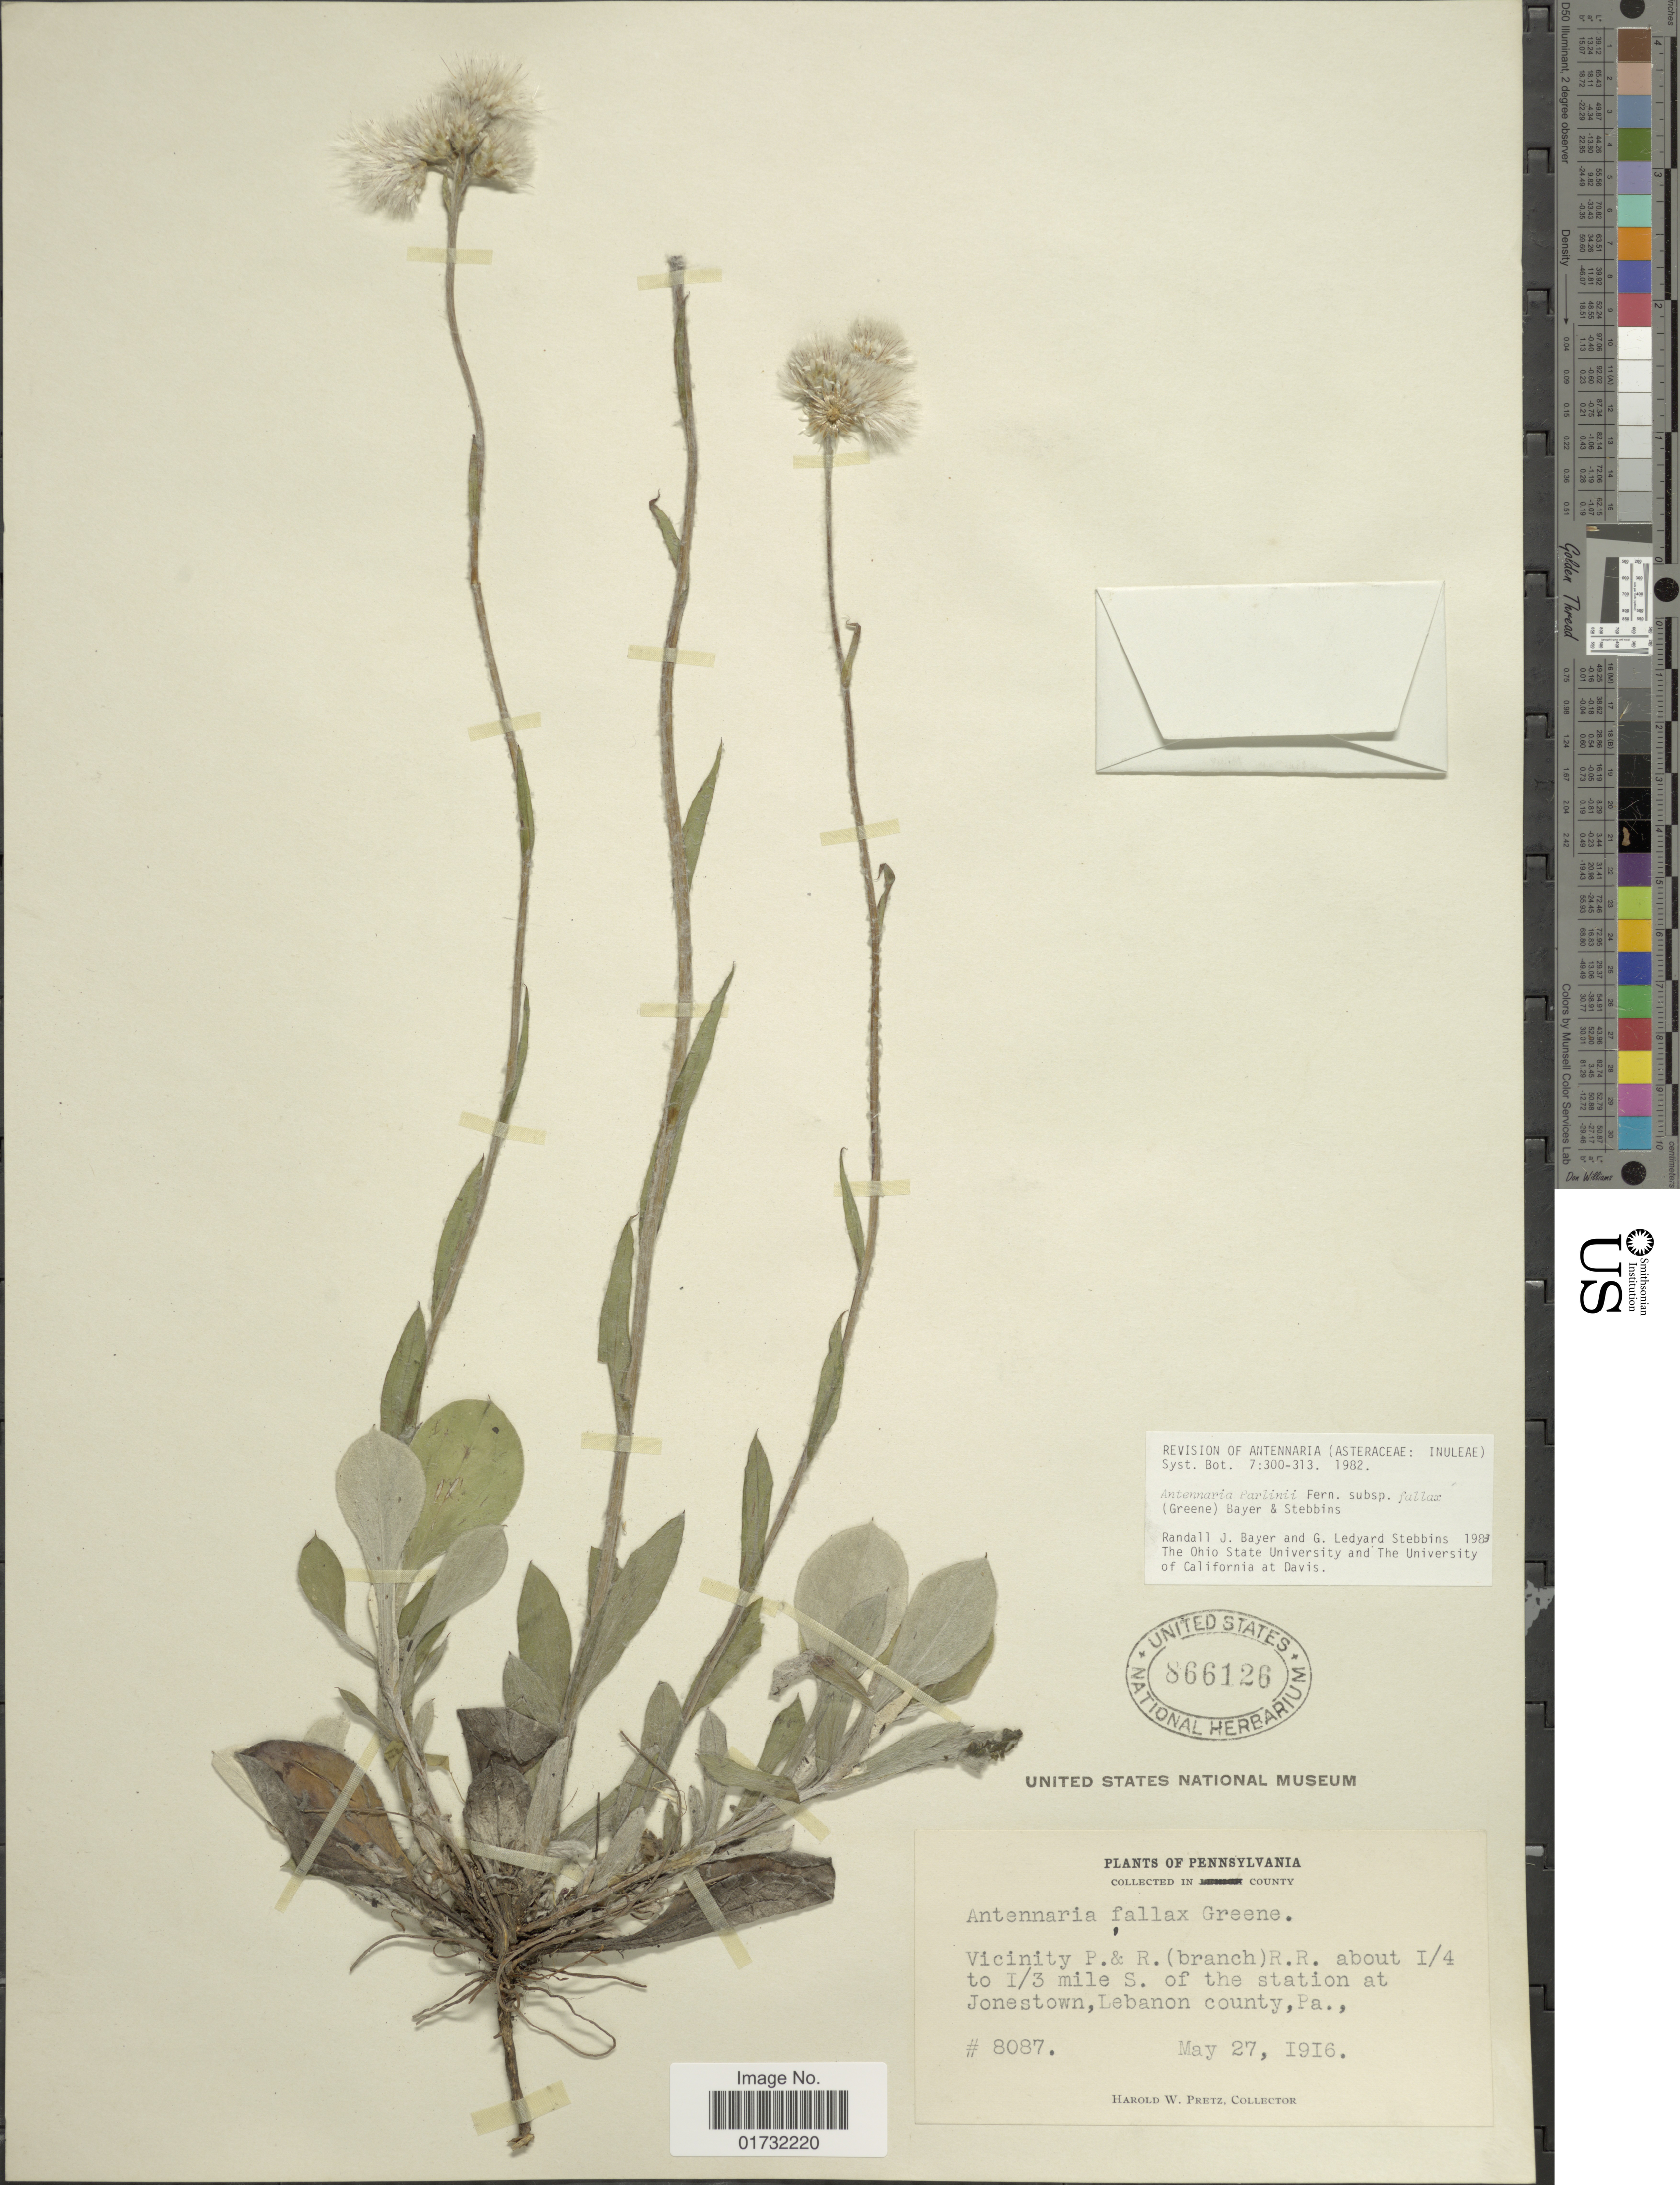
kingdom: Plantae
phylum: Tracheophyta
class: Magnoliopsida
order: Asterales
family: Asteraceae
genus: Antennaria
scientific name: Antennaria parlinii subsp. fallax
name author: (Greene) R.J. Bayer & Stebbins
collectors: H. W. Pretz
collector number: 8087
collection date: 1916-05-27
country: United States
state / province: Pennsylvania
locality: Vicinity P.& R. (branch) R.R. about 1/4 to 1/3 mile S. of the station at Jonestown, Lebanon county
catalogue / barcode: US 866126